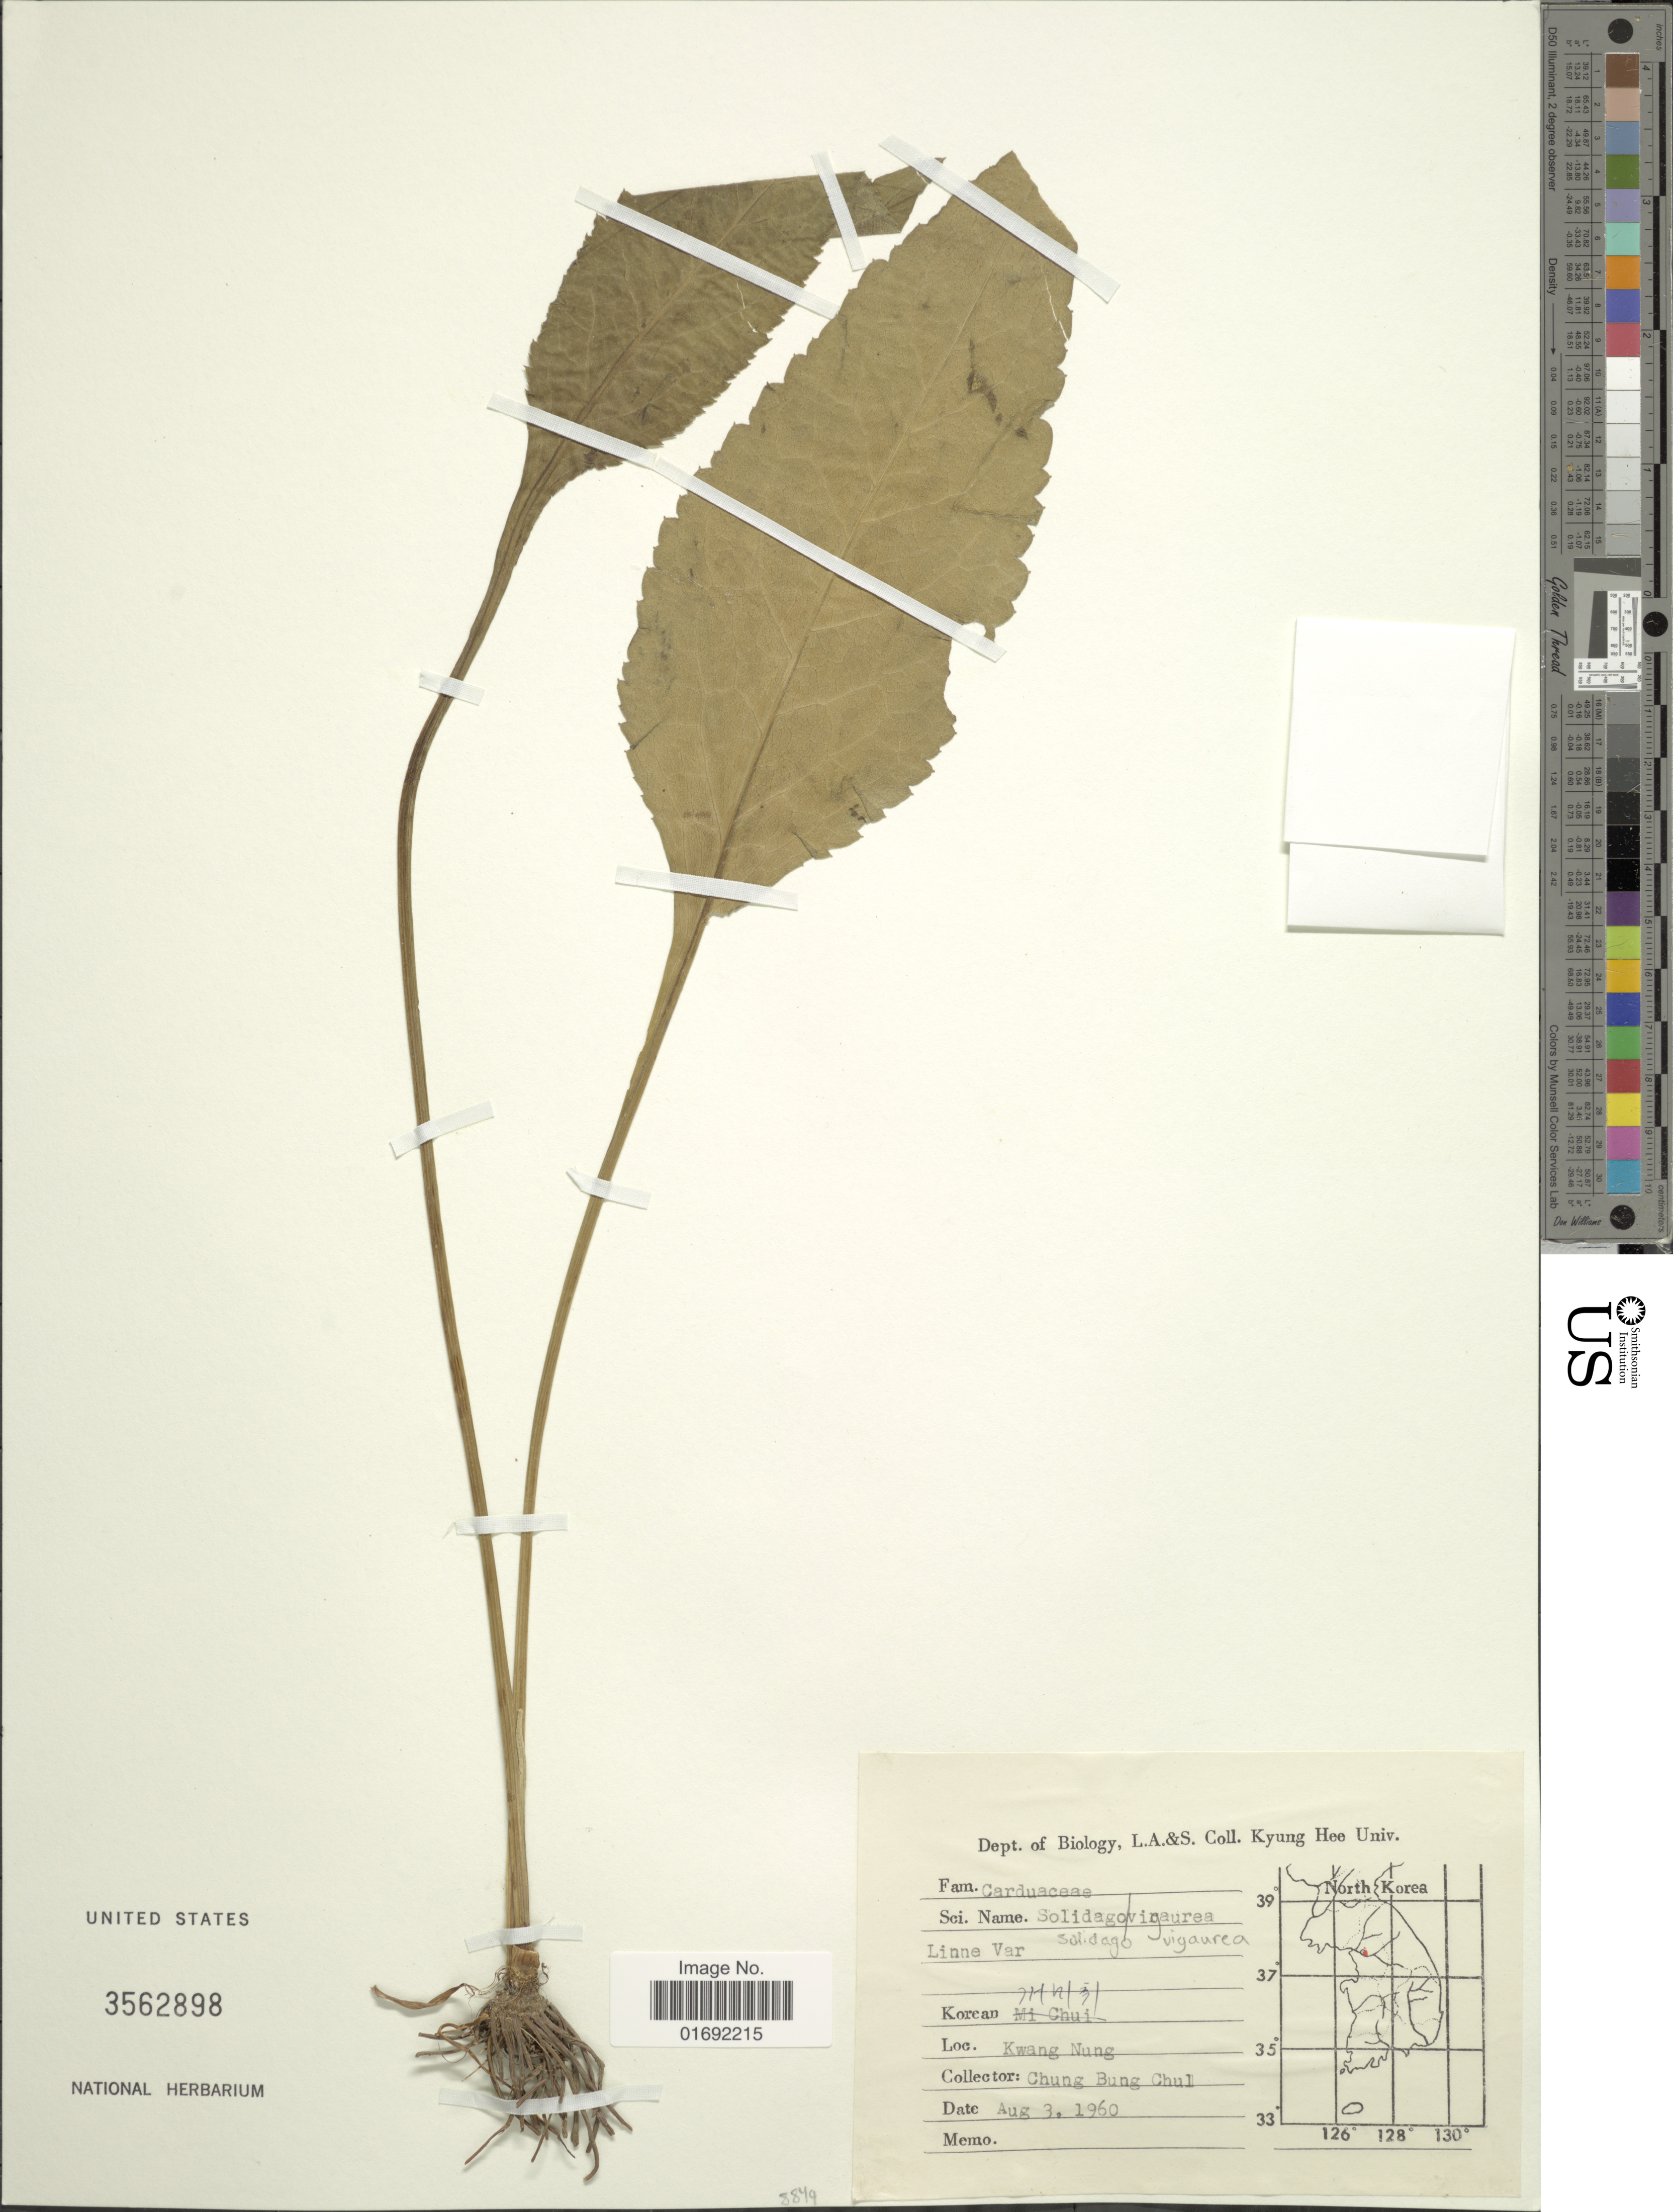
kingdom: Plantae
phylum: Tracheophyta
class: Magnoliopsida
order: Asterales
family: Asteraceae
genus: Solidago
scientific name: Solidago virgaurea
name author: L.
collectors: C. Chul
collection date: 1960-08-03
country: South Korea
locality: Kwang Nung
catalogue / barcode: US 3562898